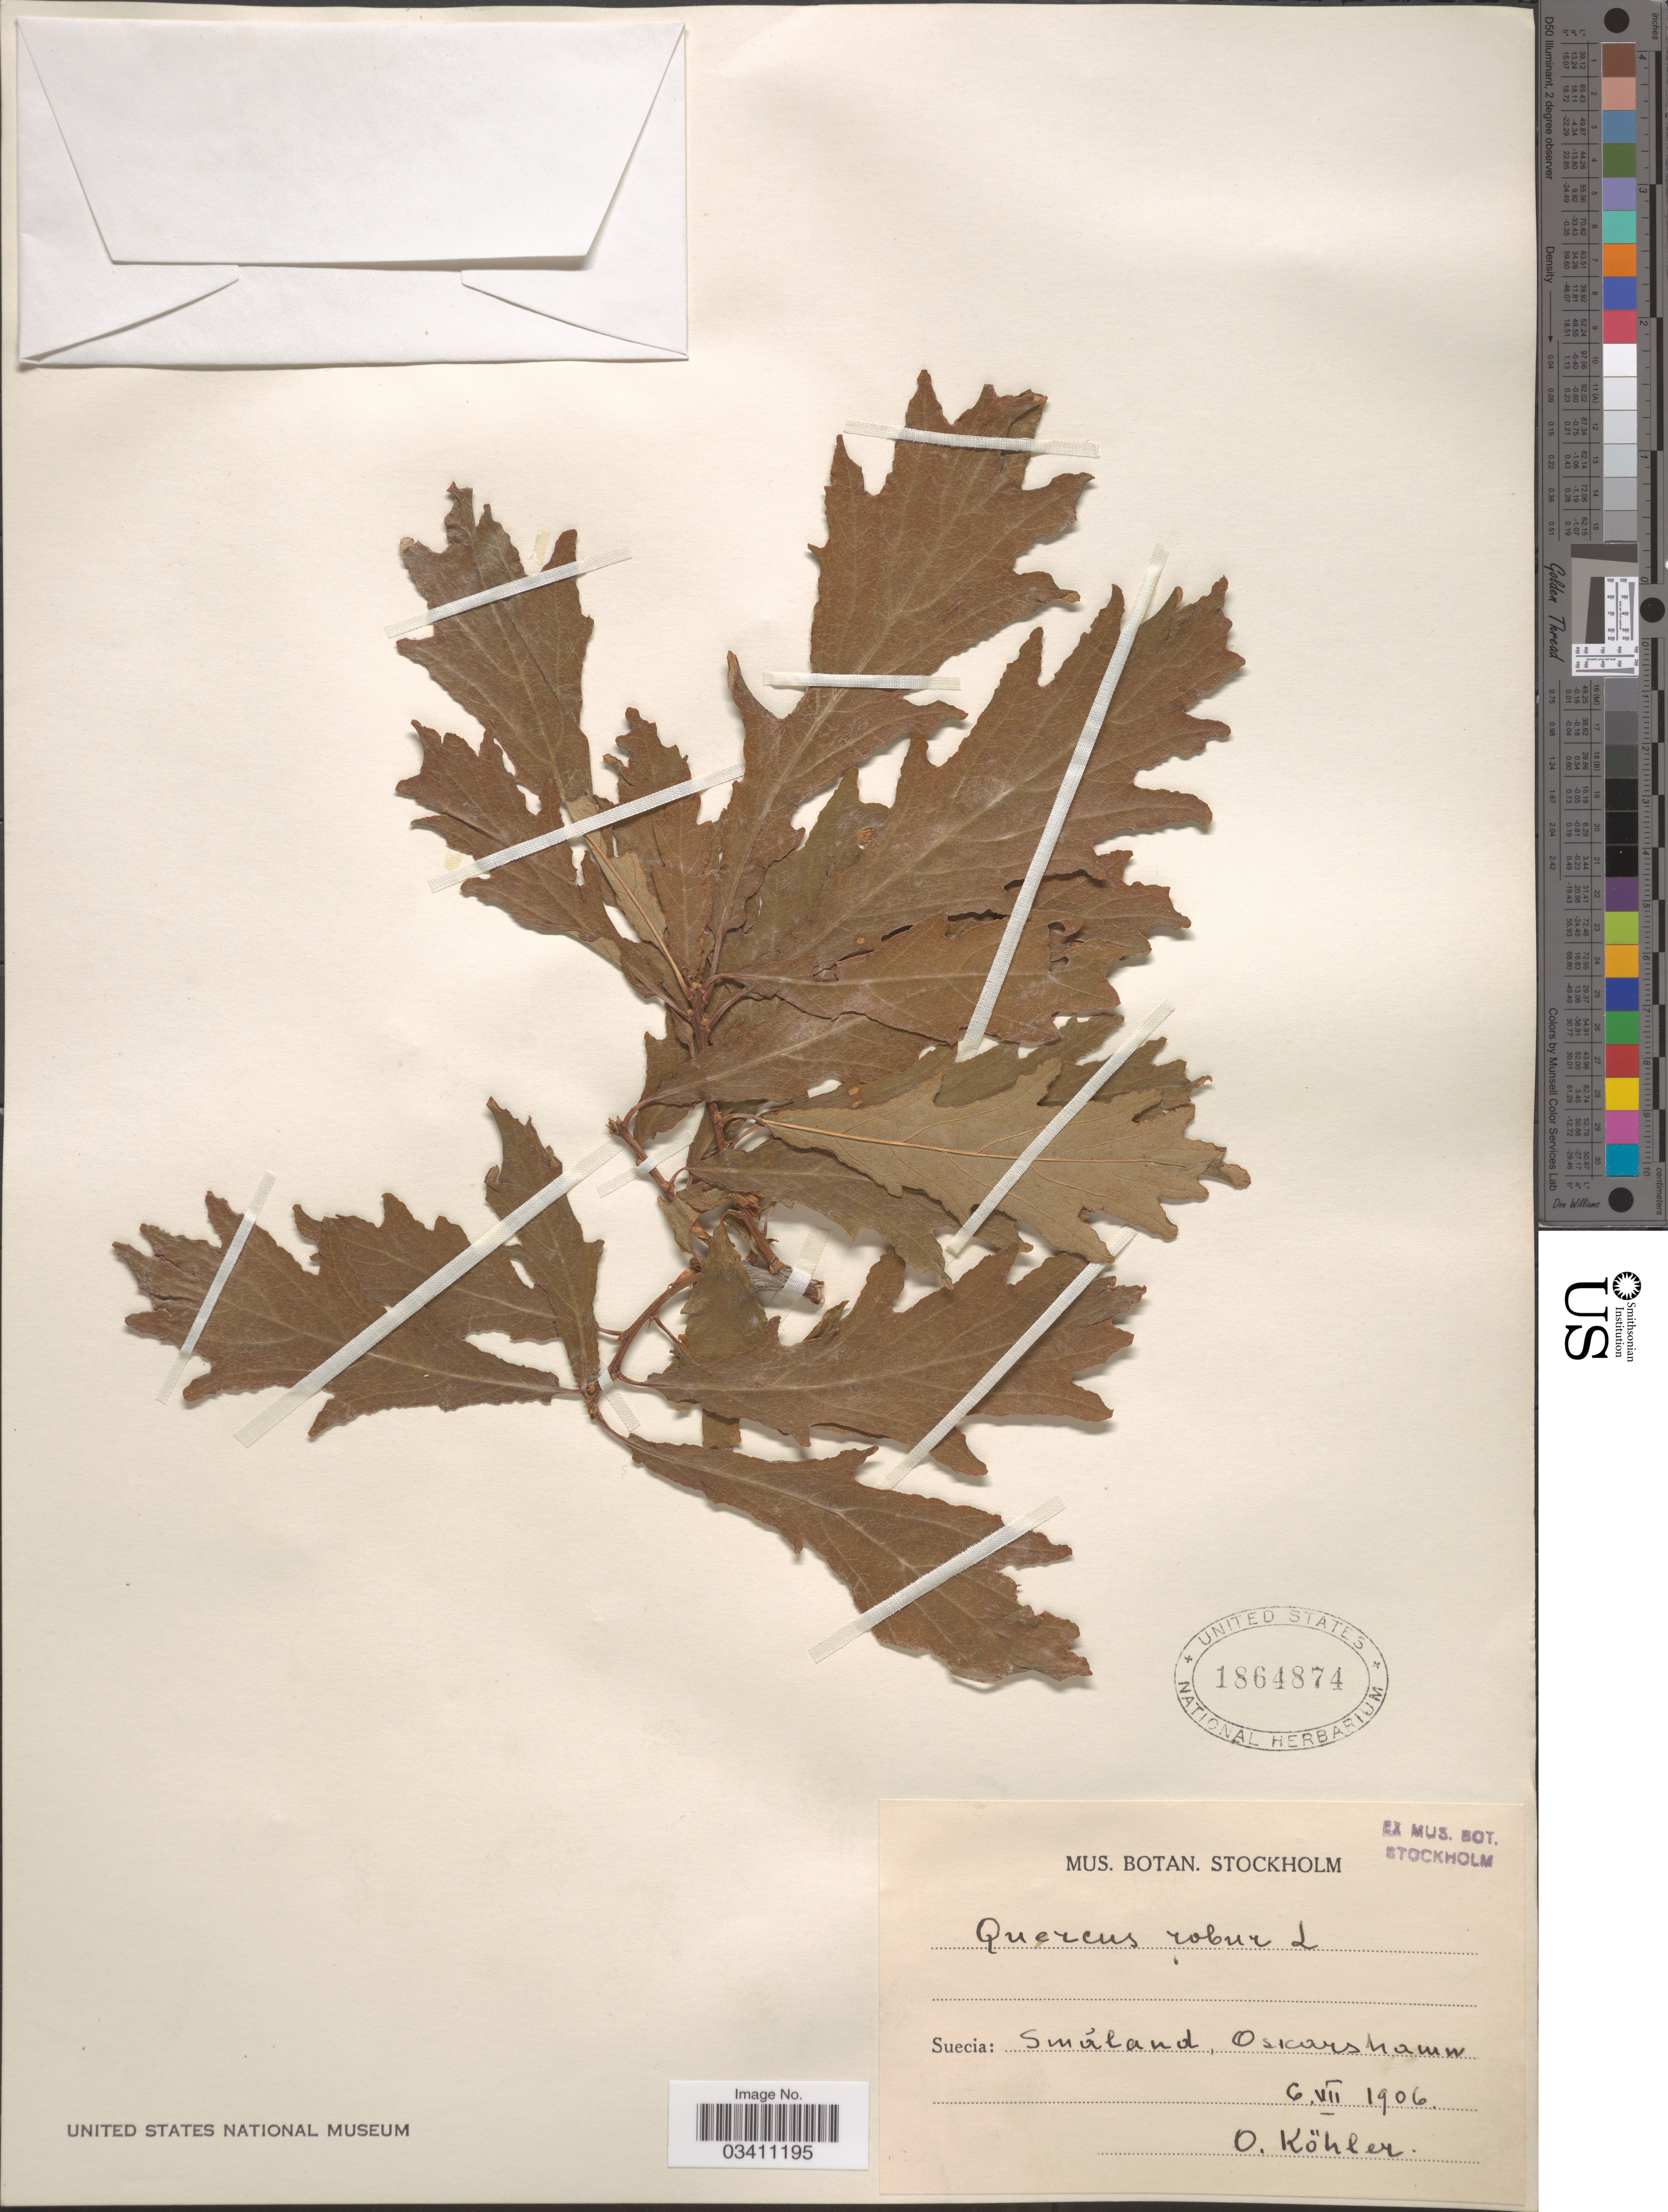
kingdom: Plantae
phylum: Tracheophyta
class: Magnoliopsida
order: Fagales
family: Fagaceae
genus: Quercus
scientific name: Quercus robur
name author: L.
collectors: O. Köhler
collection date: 1906-07-06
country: Sweden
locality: Suecia: Smăland, Oskarshamm.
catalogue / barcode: US 1864874